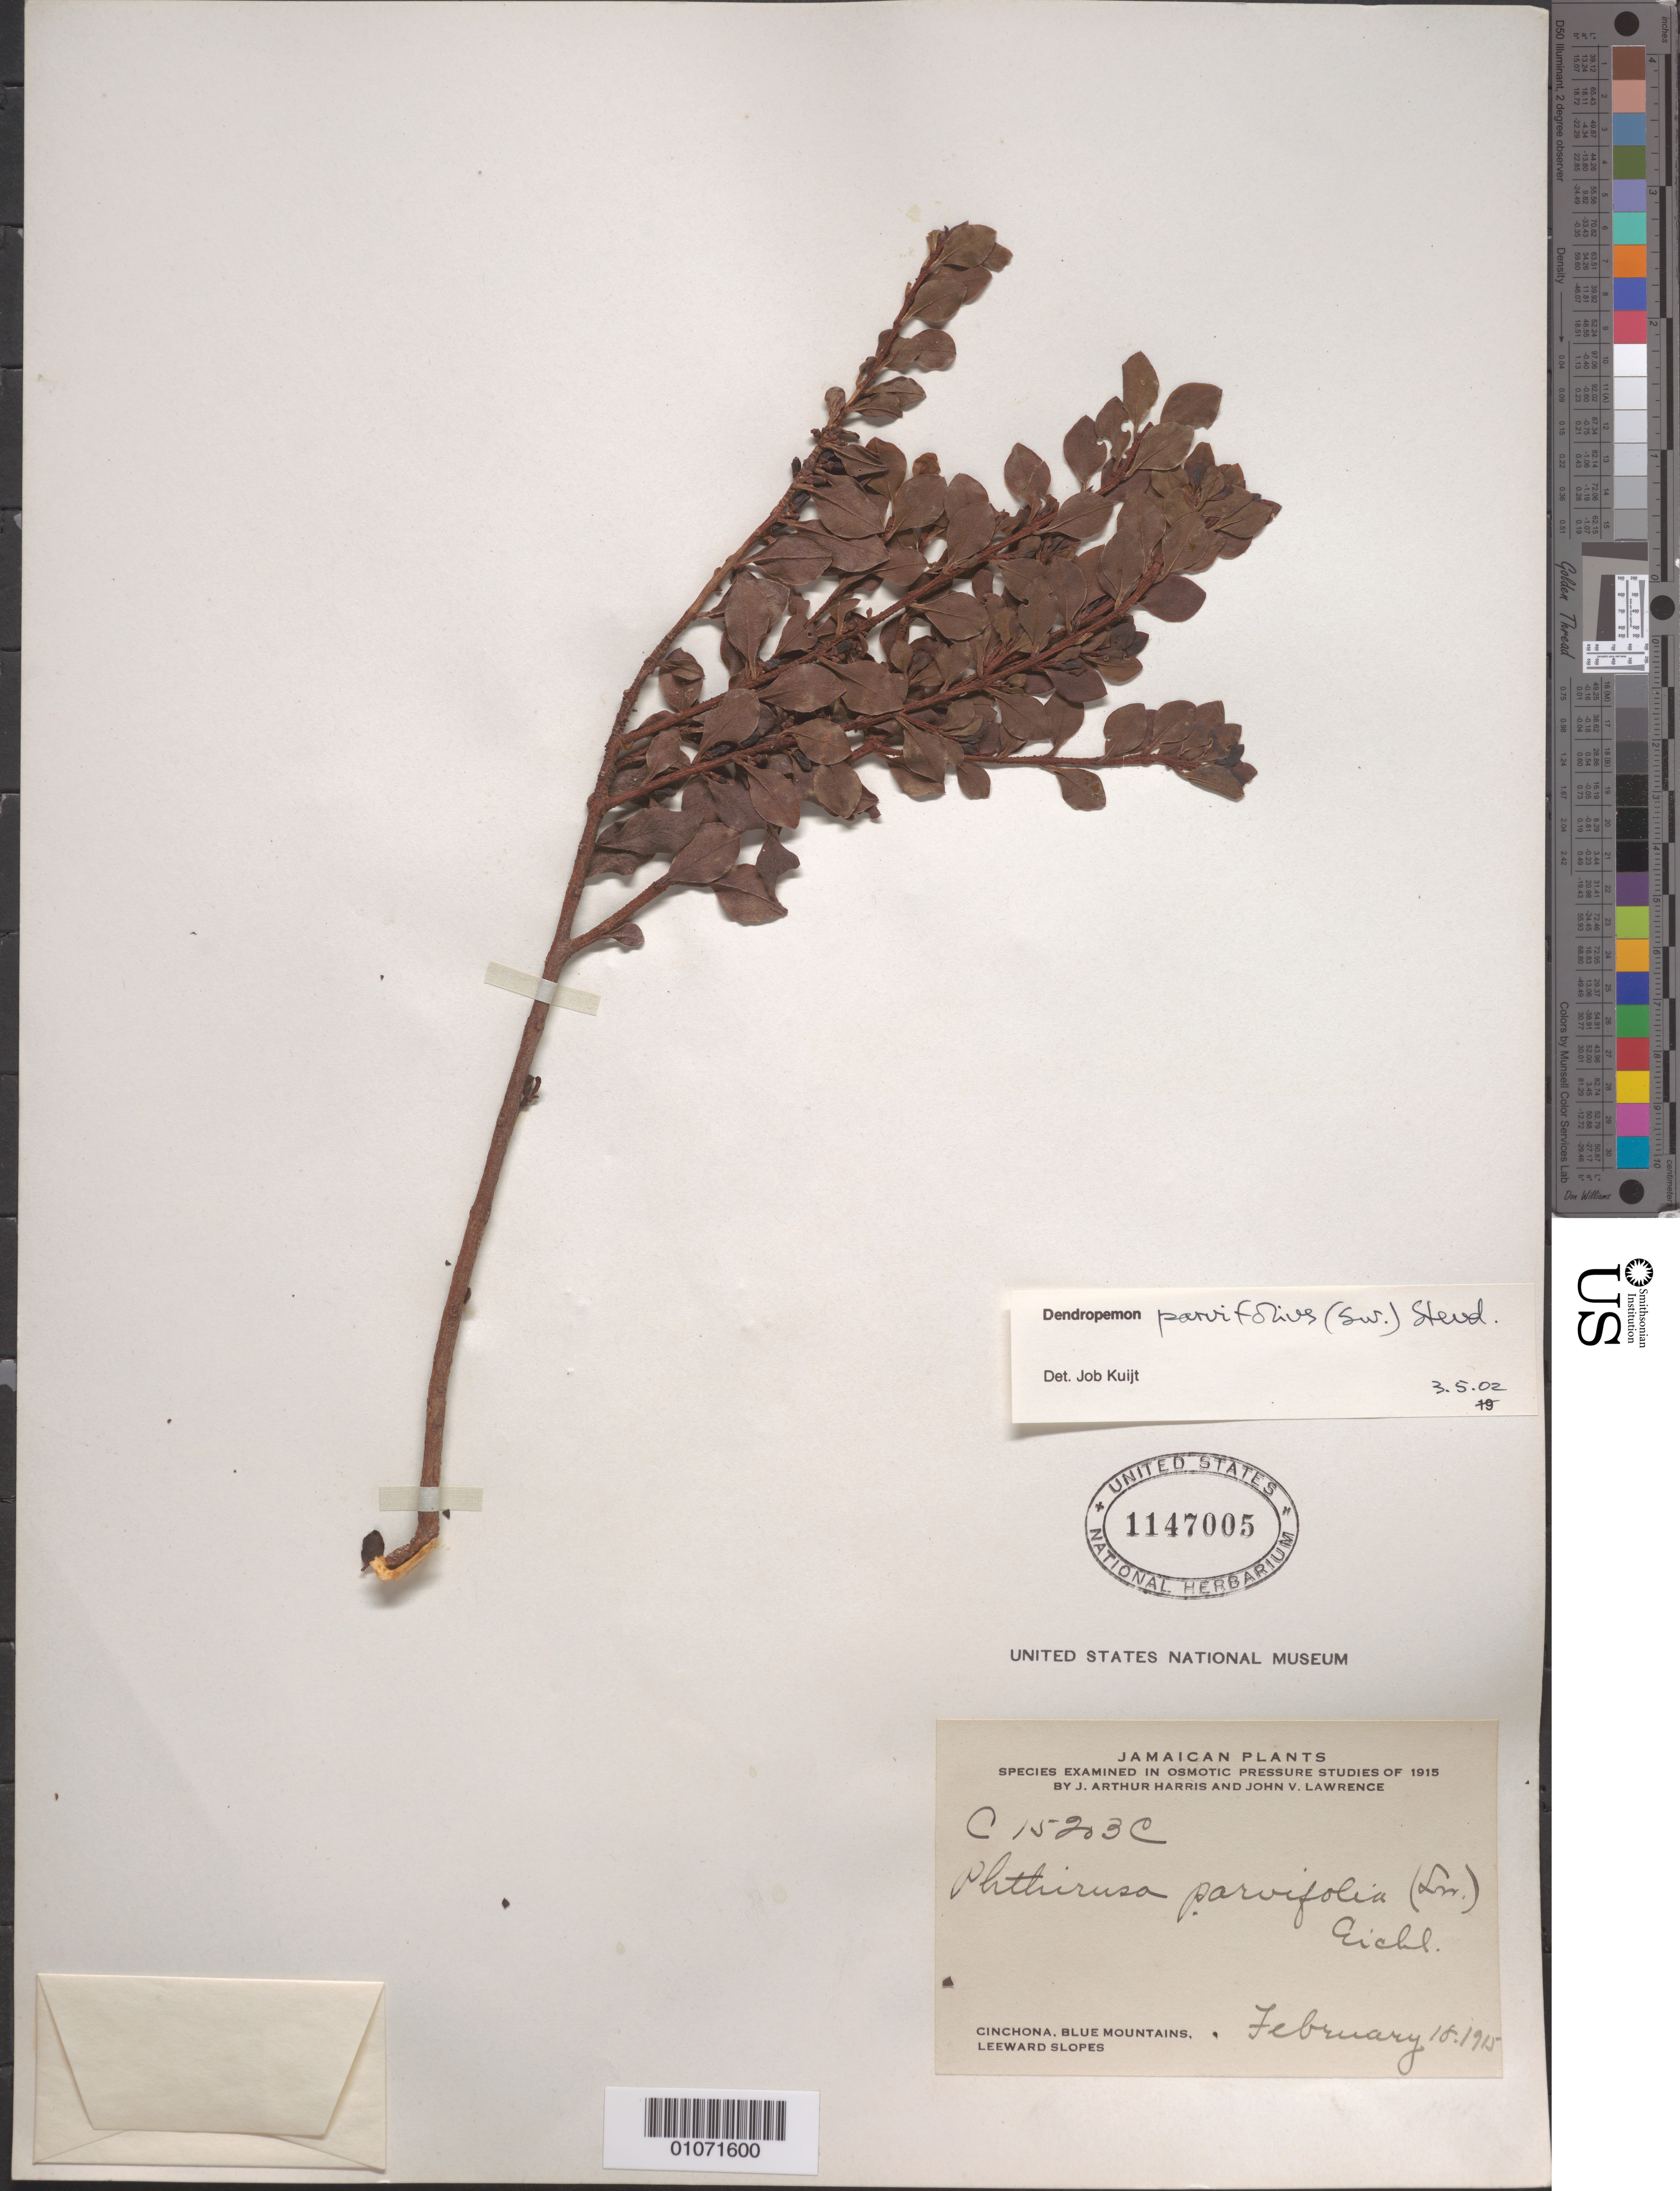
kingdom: Plantae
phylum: Tracheophyta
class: Magnoliopsida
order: Santalales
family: Loranthaceae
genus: Dendropemon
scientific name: Dendropemon parvifolius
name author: (Sw.) Steud.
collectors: A. Harris & J. Lawrence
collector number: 1523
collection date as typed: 18 Feb 1915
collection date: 1915-02-18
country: Jamaica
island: Jamaica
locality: Cinchona, Blue Mountains.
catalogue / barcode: US 1147005